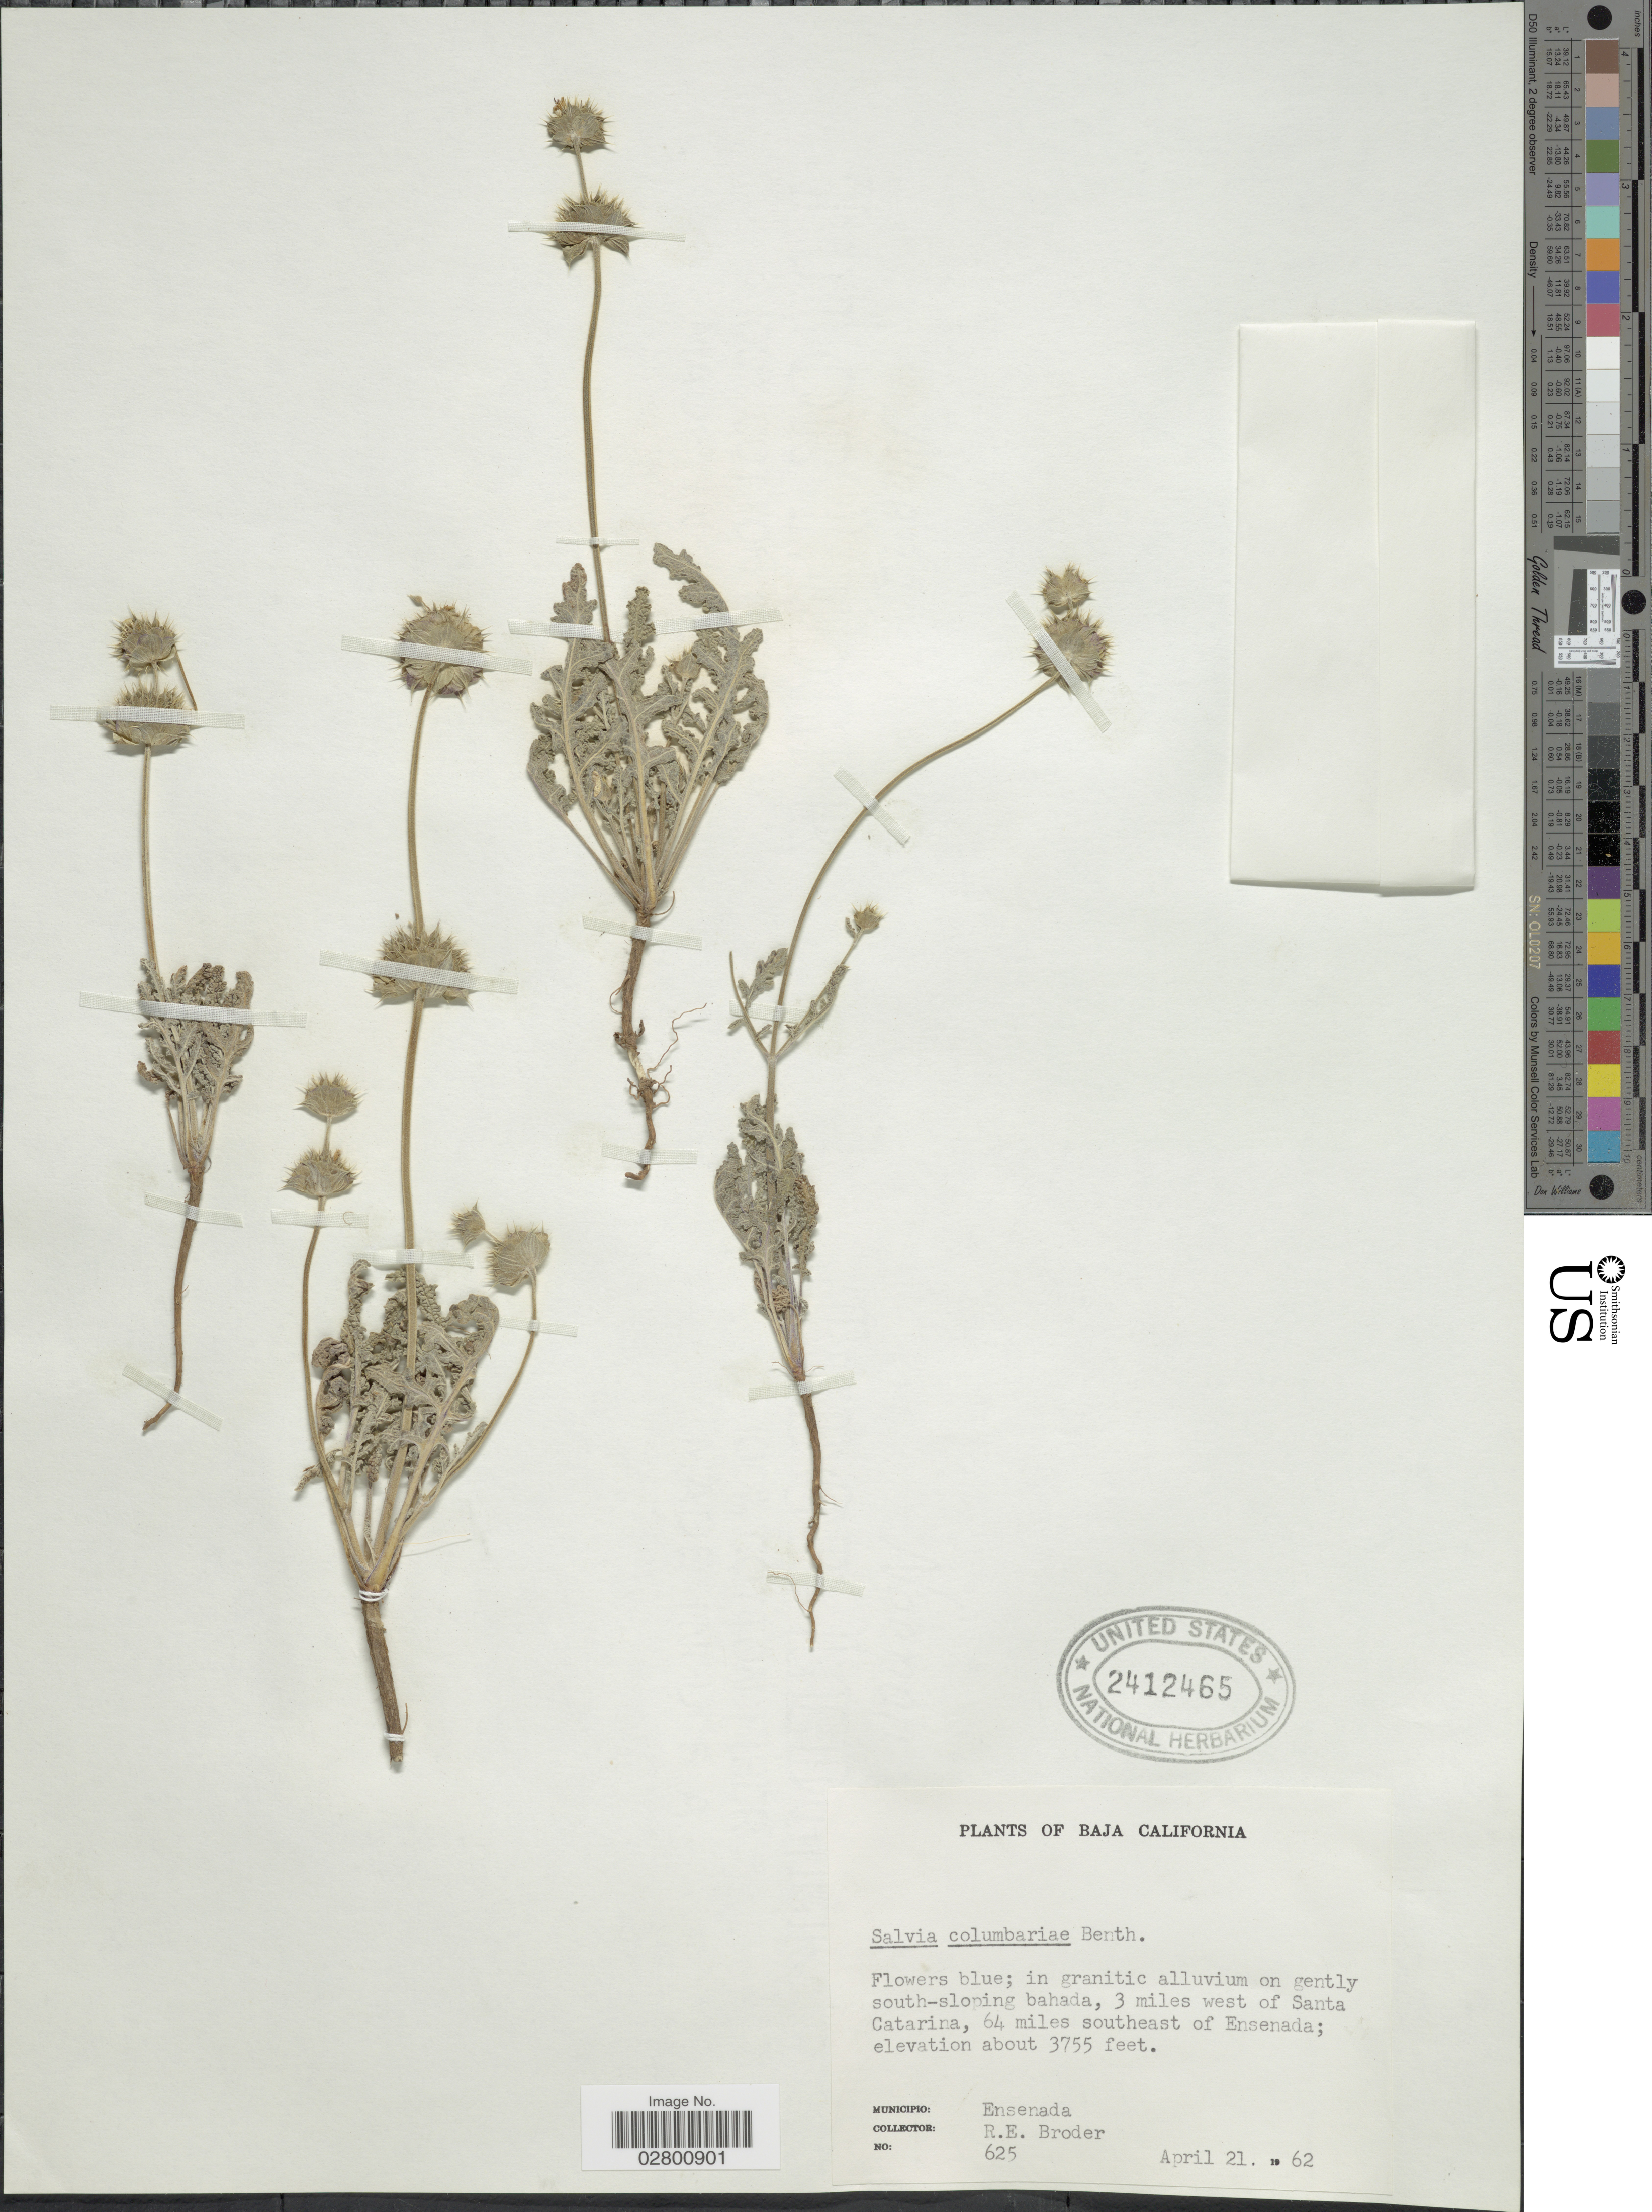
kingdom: Plantae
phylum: Tracheophyta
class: Magnoliopsida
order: Lamiales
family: Lamiaceae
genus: Salvia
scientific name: Salvia columbariae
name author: Benth.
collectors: R. Broder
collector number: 625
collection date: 1962-04-21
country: Mexico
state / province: Baja California Norte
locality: South-sloping bahada, 3 miles west of Santa Catarina, 64 miles southeast of Ensenada. Municipio: Ensenada.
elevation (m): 1145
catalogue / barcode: US 2412465